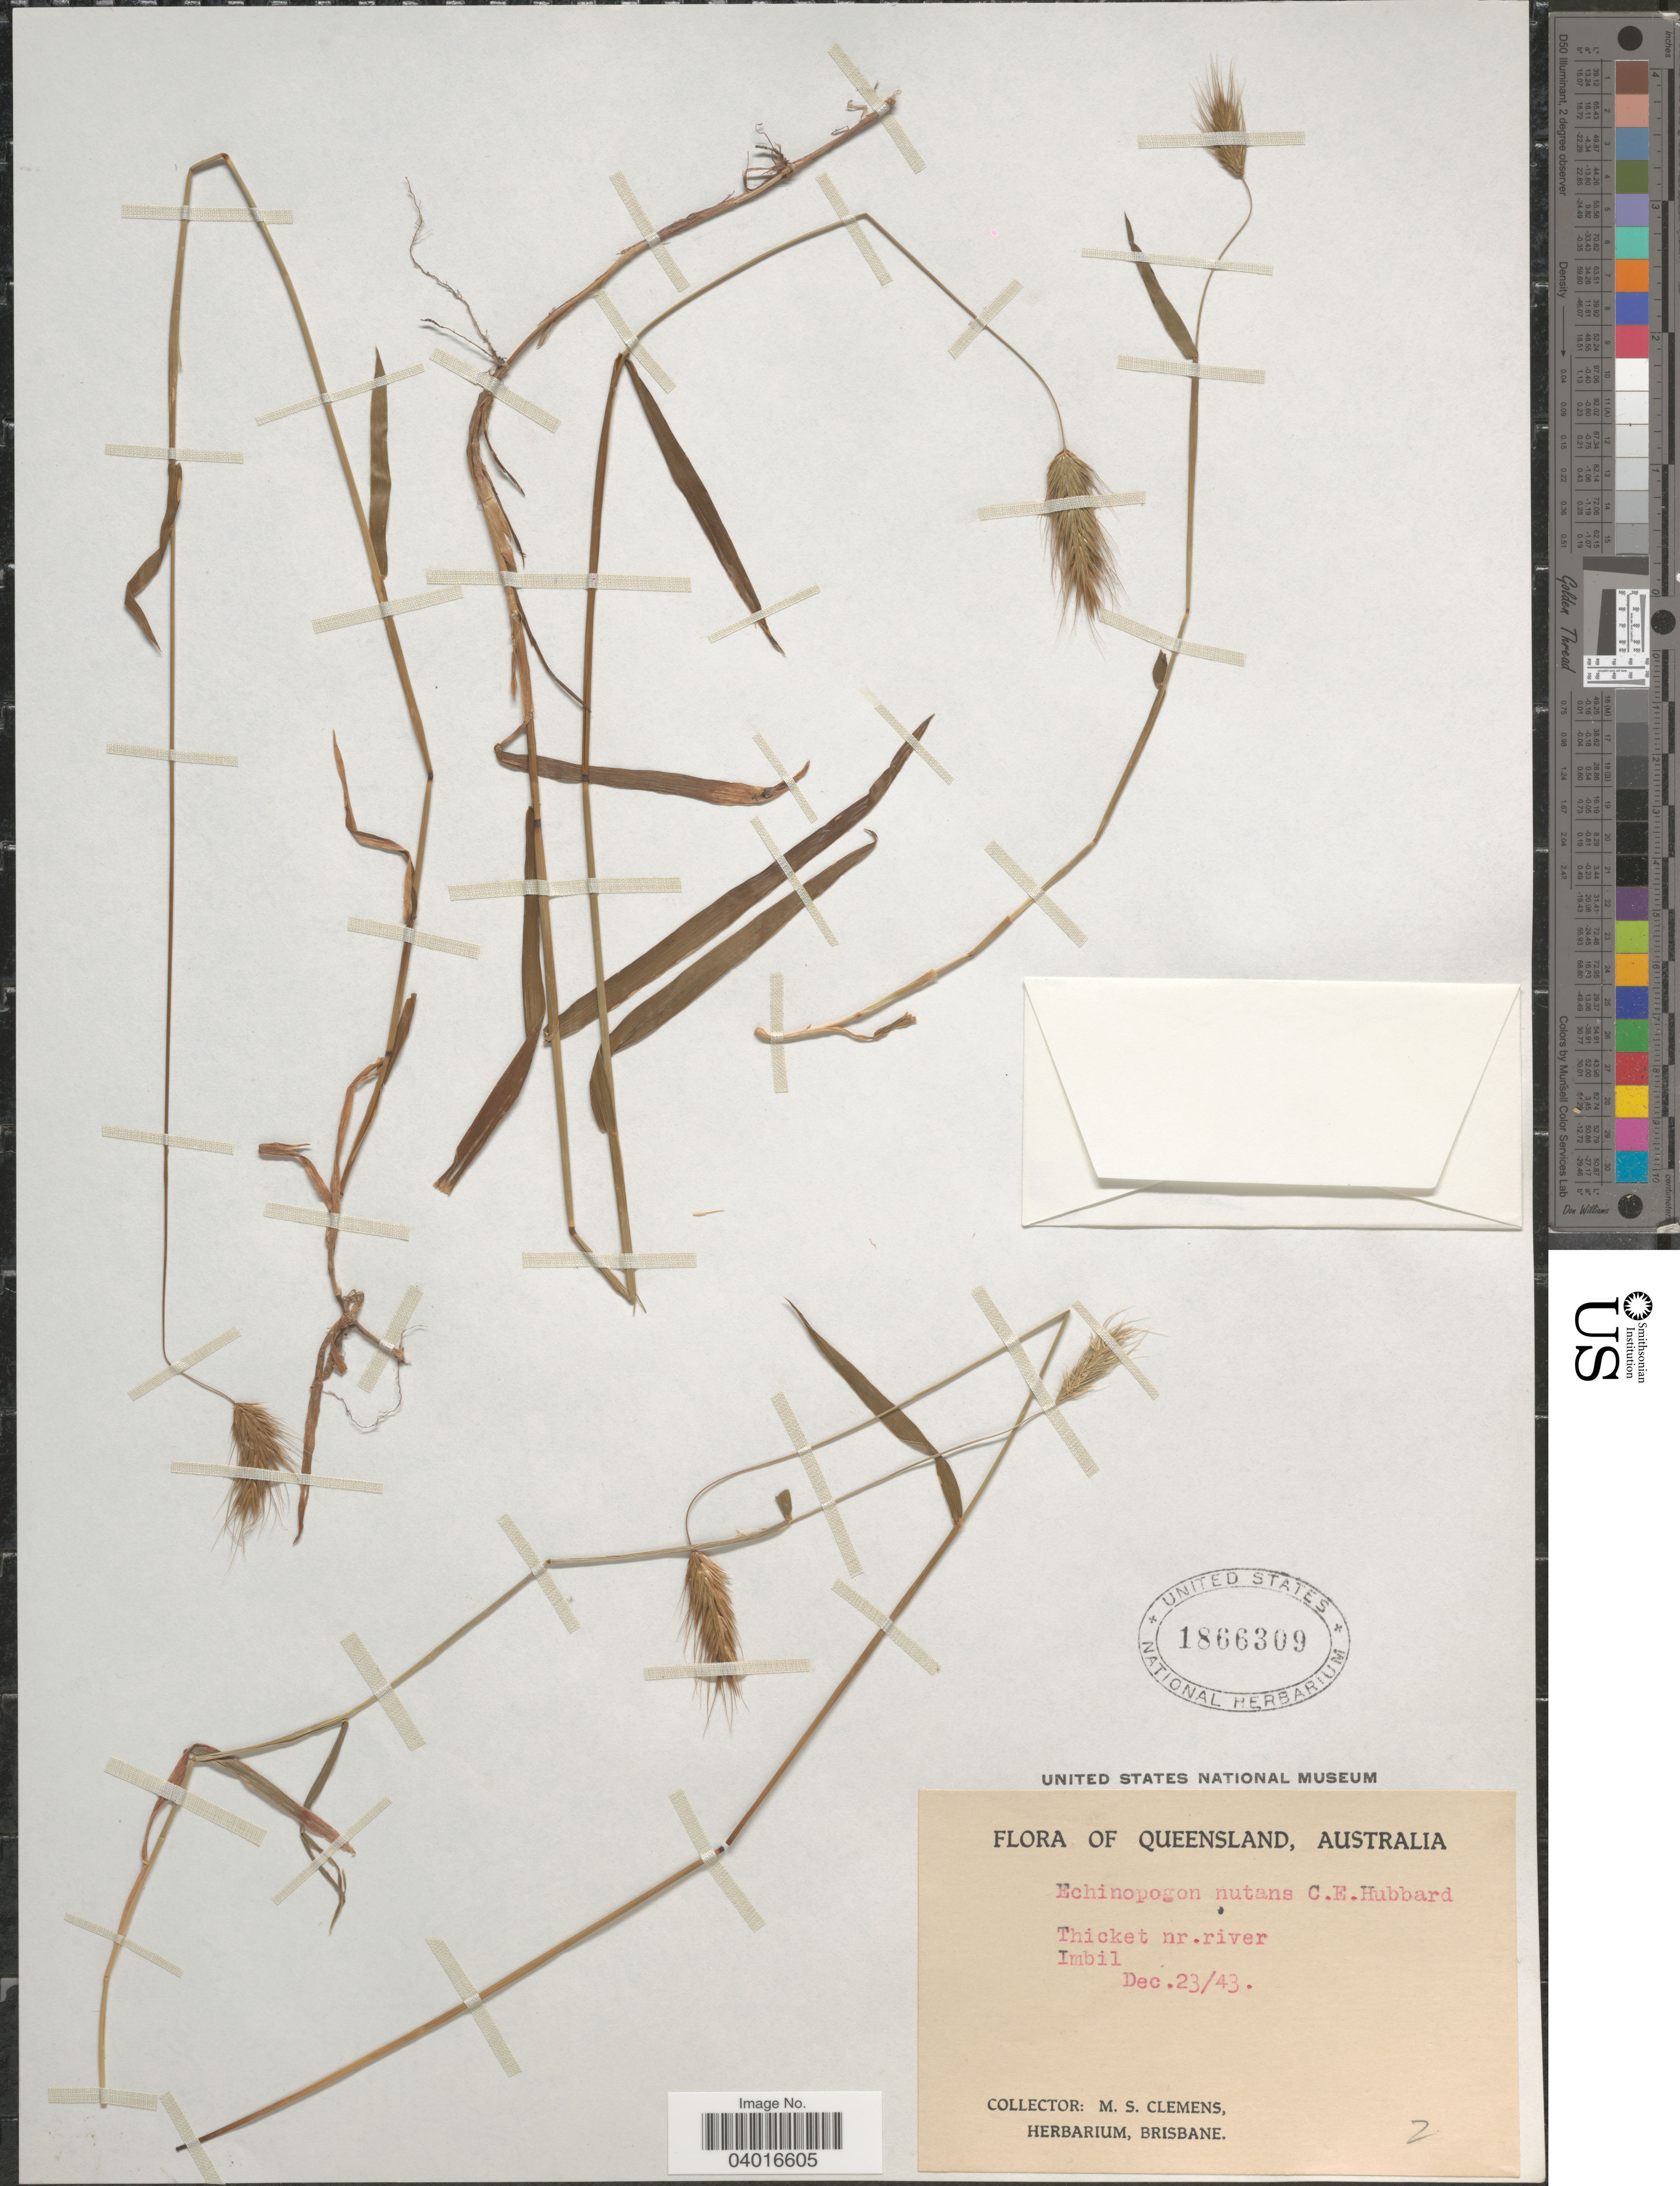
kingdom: Plantae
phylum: Tracheophyta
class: Liliopsida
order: Poales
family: Poaceae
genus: Echinopogon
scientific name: Echinopogon nutans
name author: C.E. Hubb.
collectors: M. S. Clemens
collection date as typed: Transcribed d/m/y: 23/12/43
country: Australia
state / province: Queensland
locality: Thicket nr. river Imbil.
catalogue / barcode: US 1866309